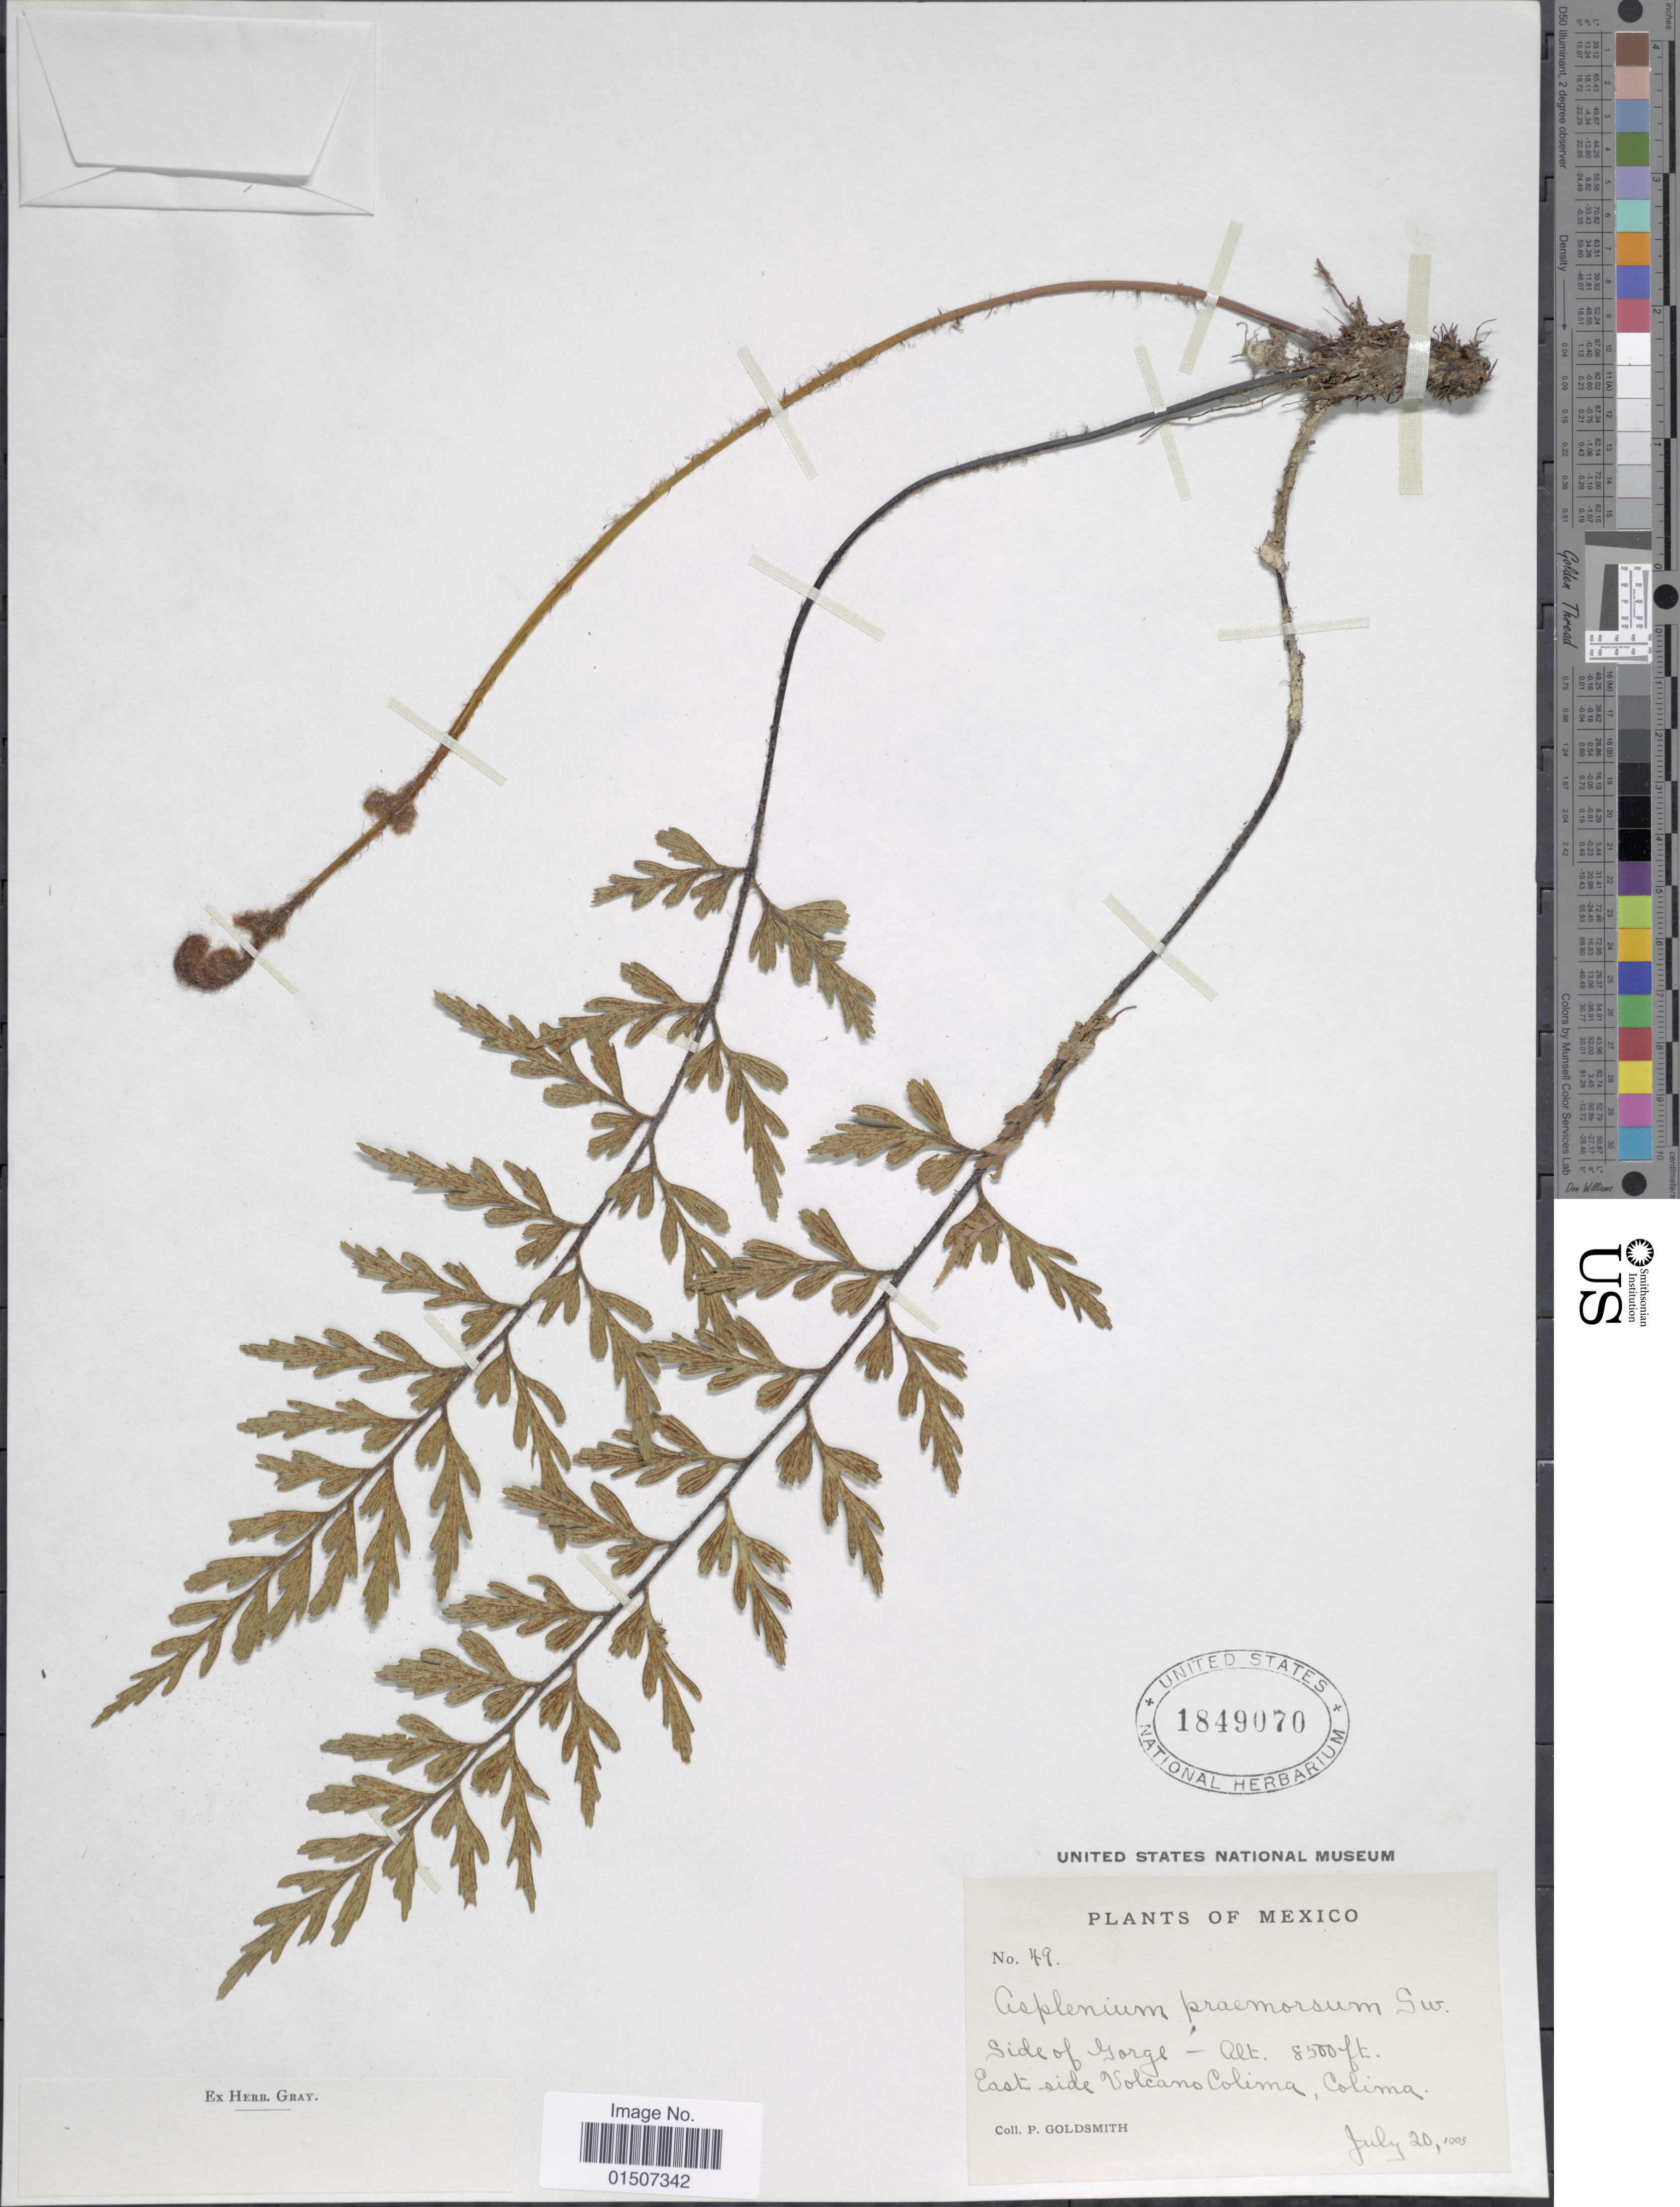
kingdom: Plantae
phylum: Tracheophyta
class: Polypodiopsida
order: Polypodiales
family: Aspleniaceae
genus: Asplenium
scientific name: Asplenium praemorsum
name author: Sw.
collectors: P. Goldsmith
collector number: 49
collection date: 1905-07-20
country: Mexico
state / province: Colima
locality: Side of Gorge, East side Volcano Colima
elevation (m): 2591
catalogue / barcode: US 1849070